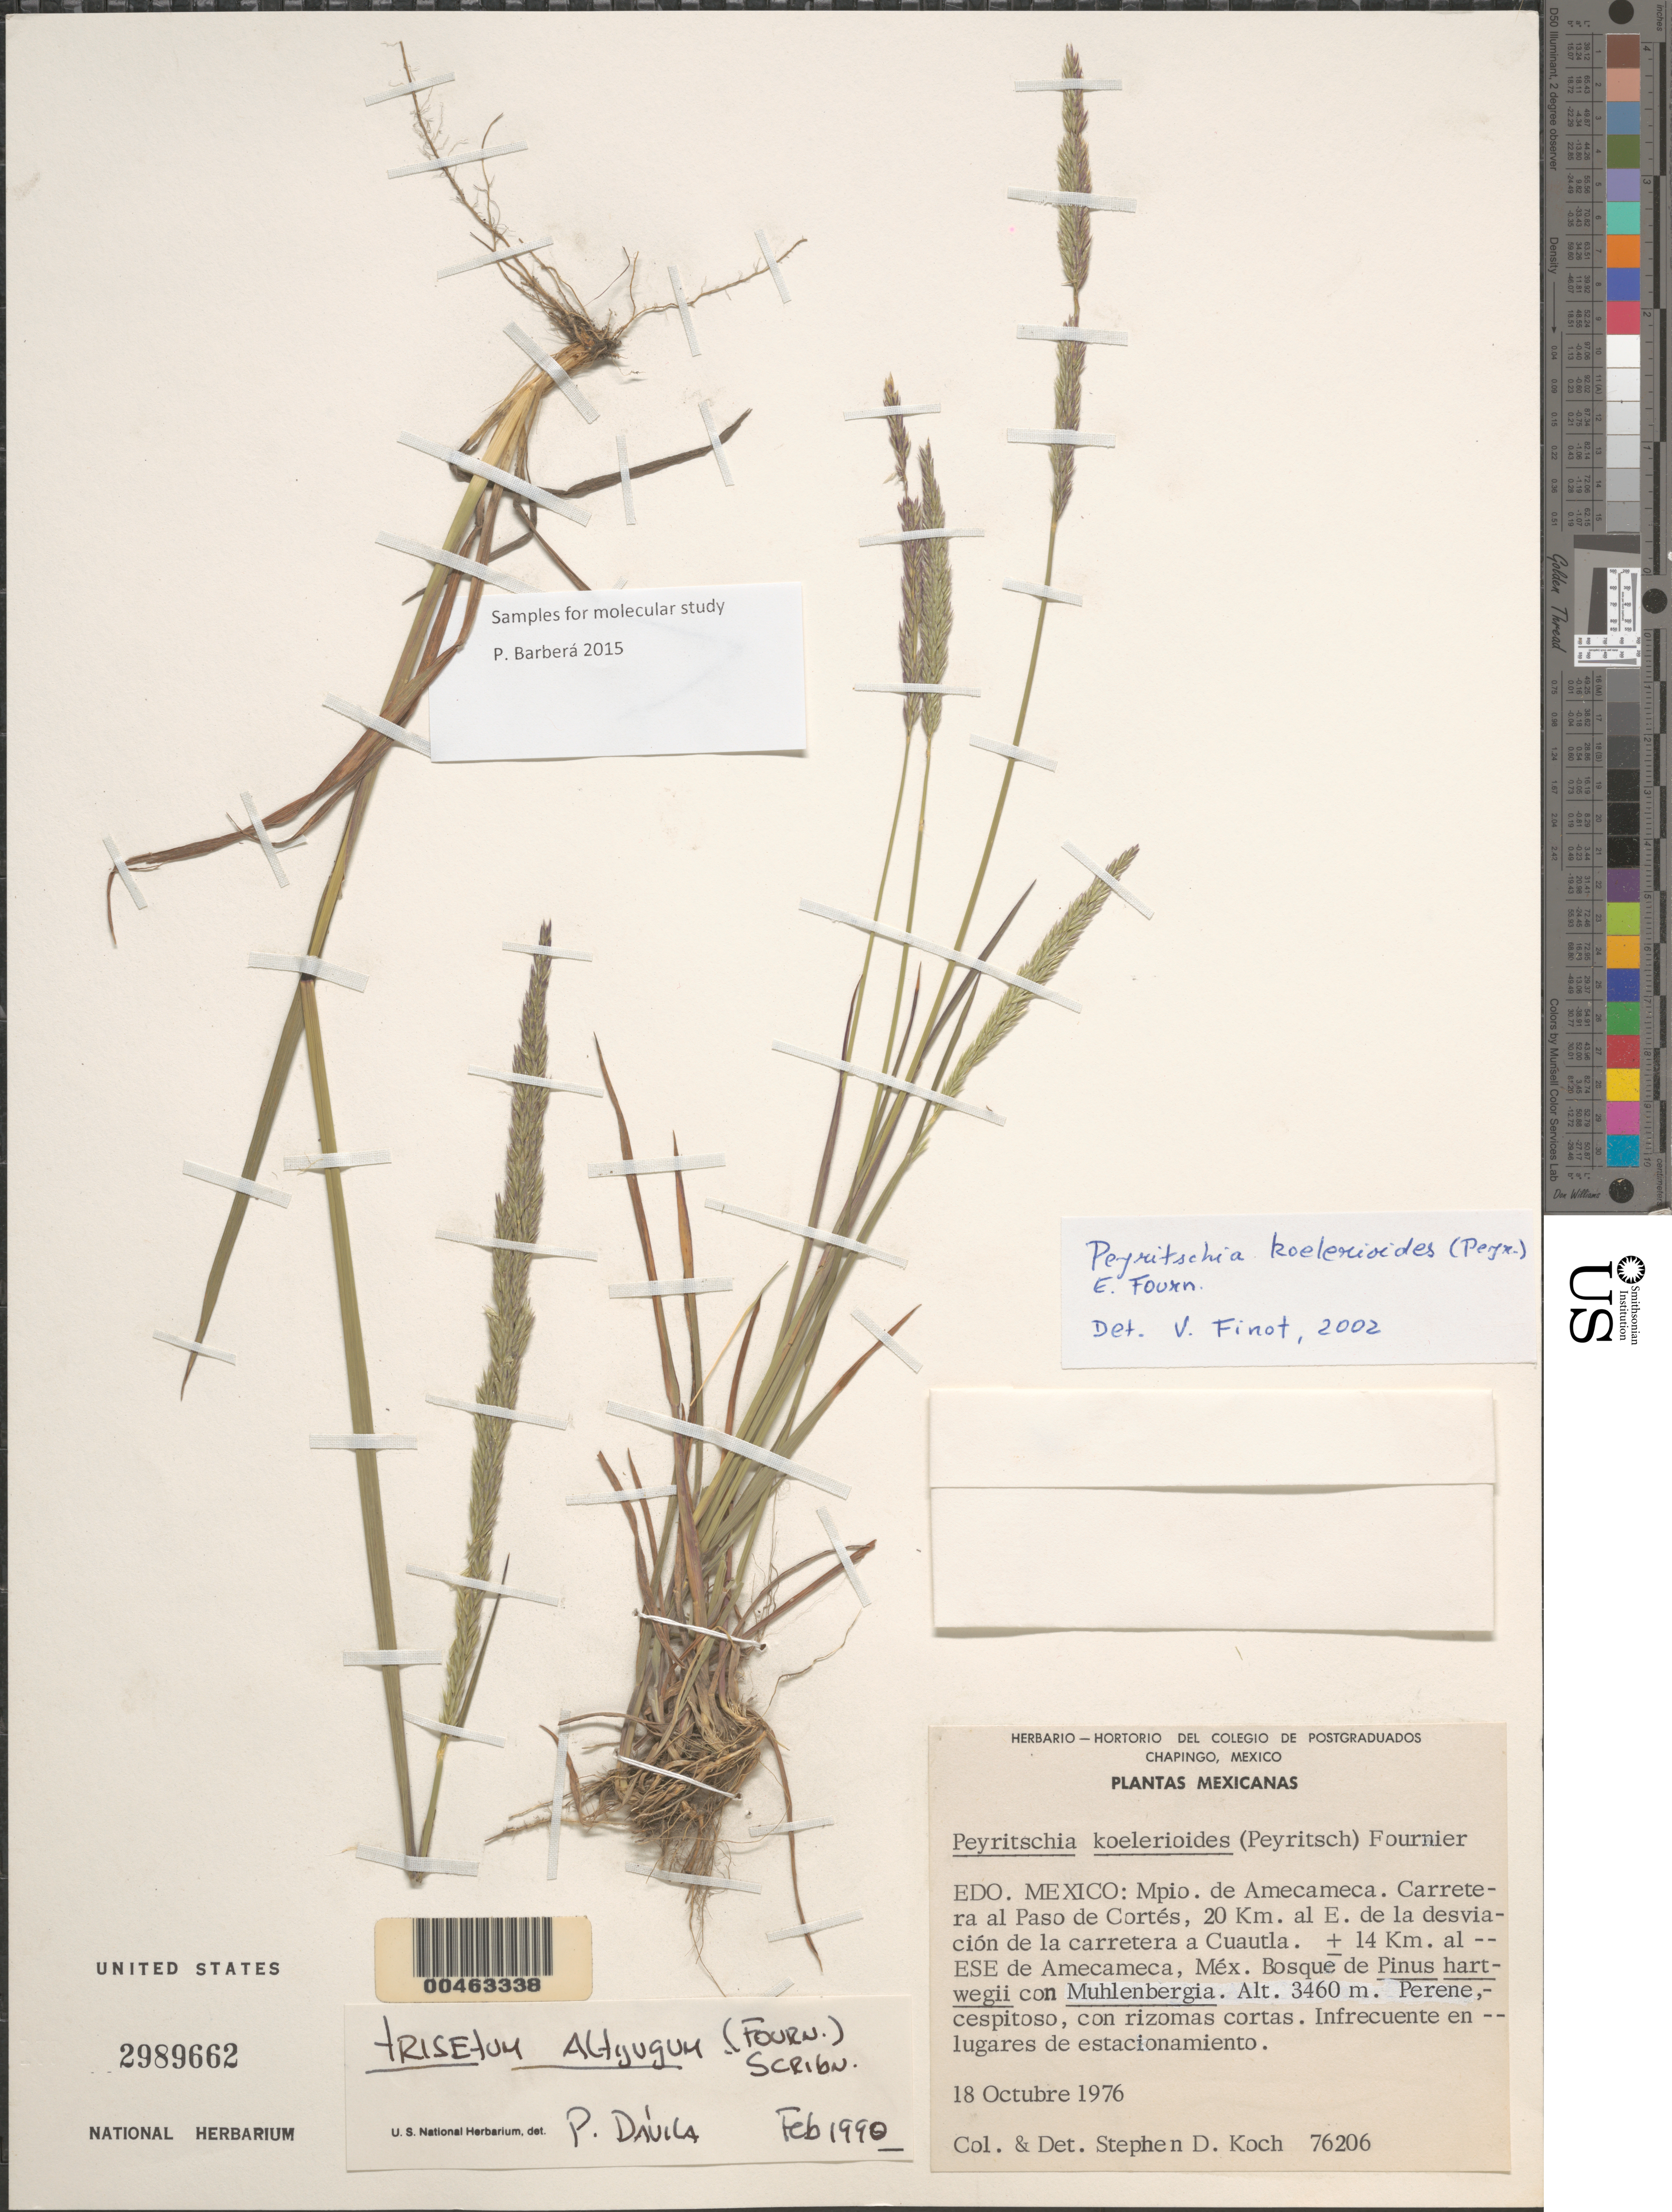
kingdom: Plantae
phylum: Tracheophyta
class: Liliopsida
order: Poales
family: Poaceae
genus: Peyritschia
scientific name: Peyritschia koelerioides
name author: (Peyr.) E. Fourn.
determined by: Finot, V. L.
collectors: S. D. Koch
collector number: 76206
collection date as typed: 18 Oct 1976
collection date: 1976-10-18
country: México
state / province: México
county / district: Amecameca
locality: hwy to Paso de Cortés, 20 km E of the detour of the hwy to Cuautla, 14 km ESE of Amecameca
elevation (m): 3460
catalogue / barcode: US 2989662